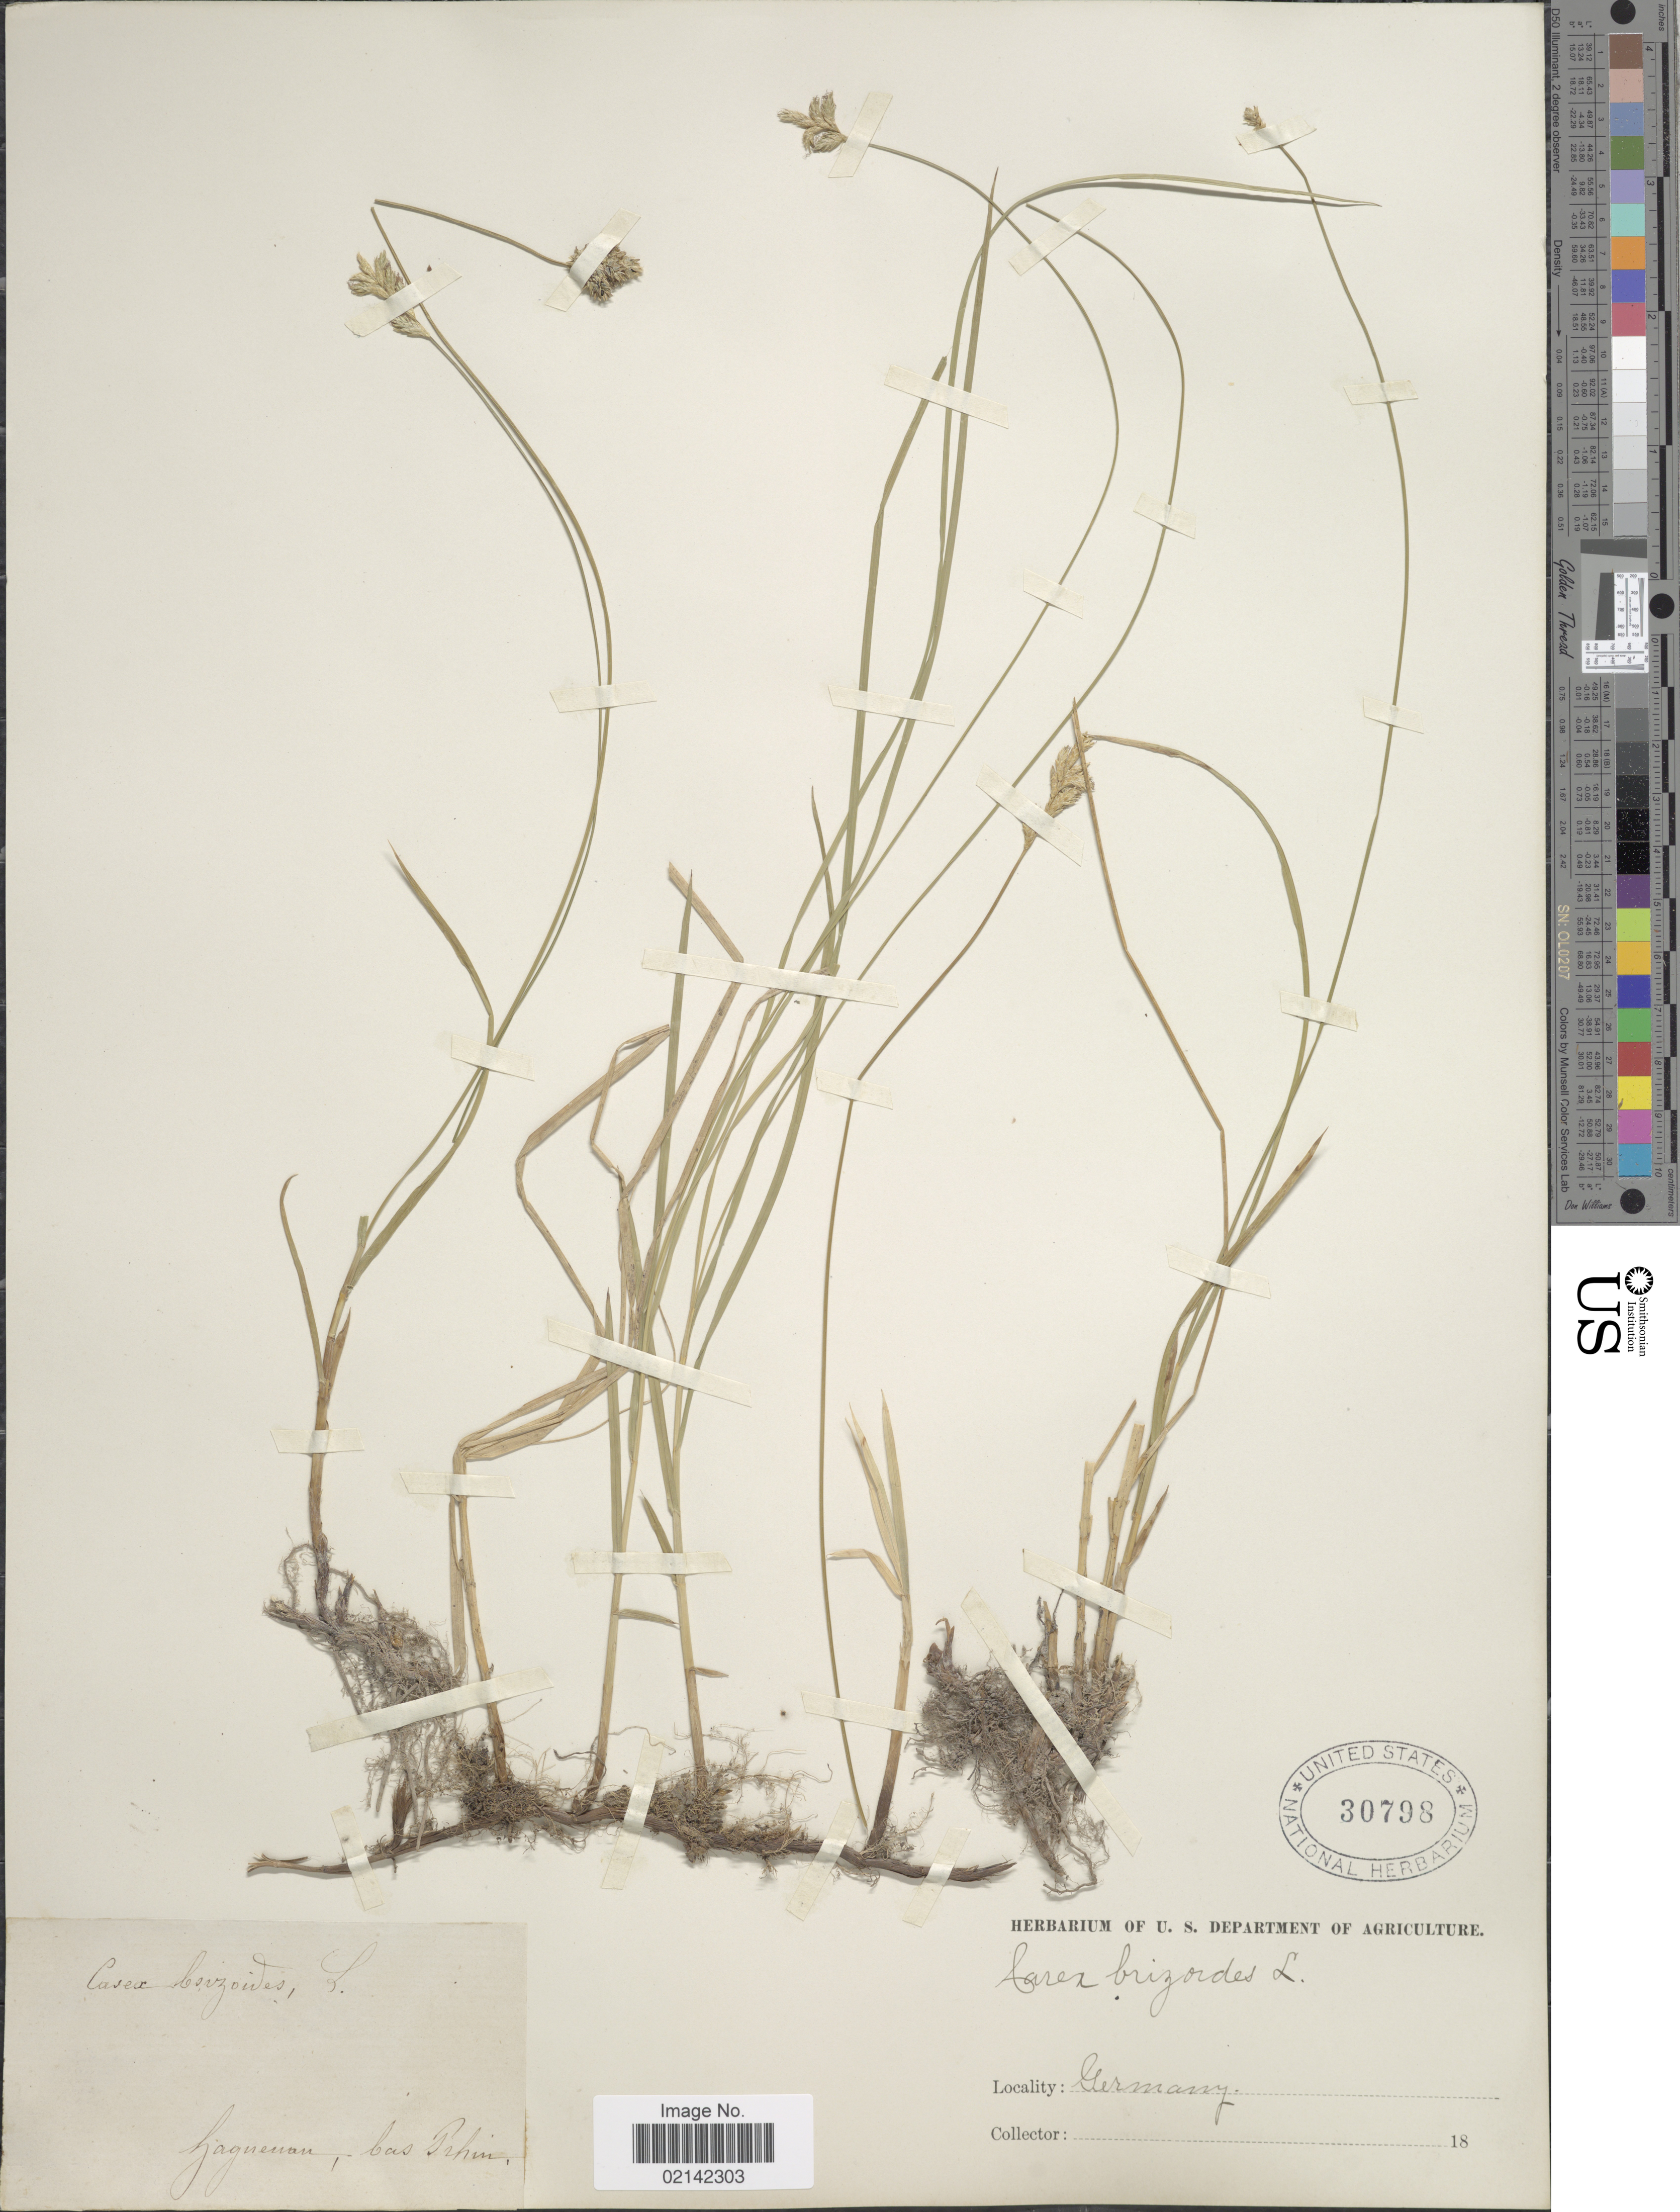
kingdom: Plantae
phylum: Tracheophyta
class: Liliopsida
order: Poales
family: Cyperaceae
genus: Carex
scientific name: Carex brizoides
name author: L.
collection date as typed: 18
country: Germany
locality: Gaguenan [unsure placement]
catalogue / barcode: US 30798